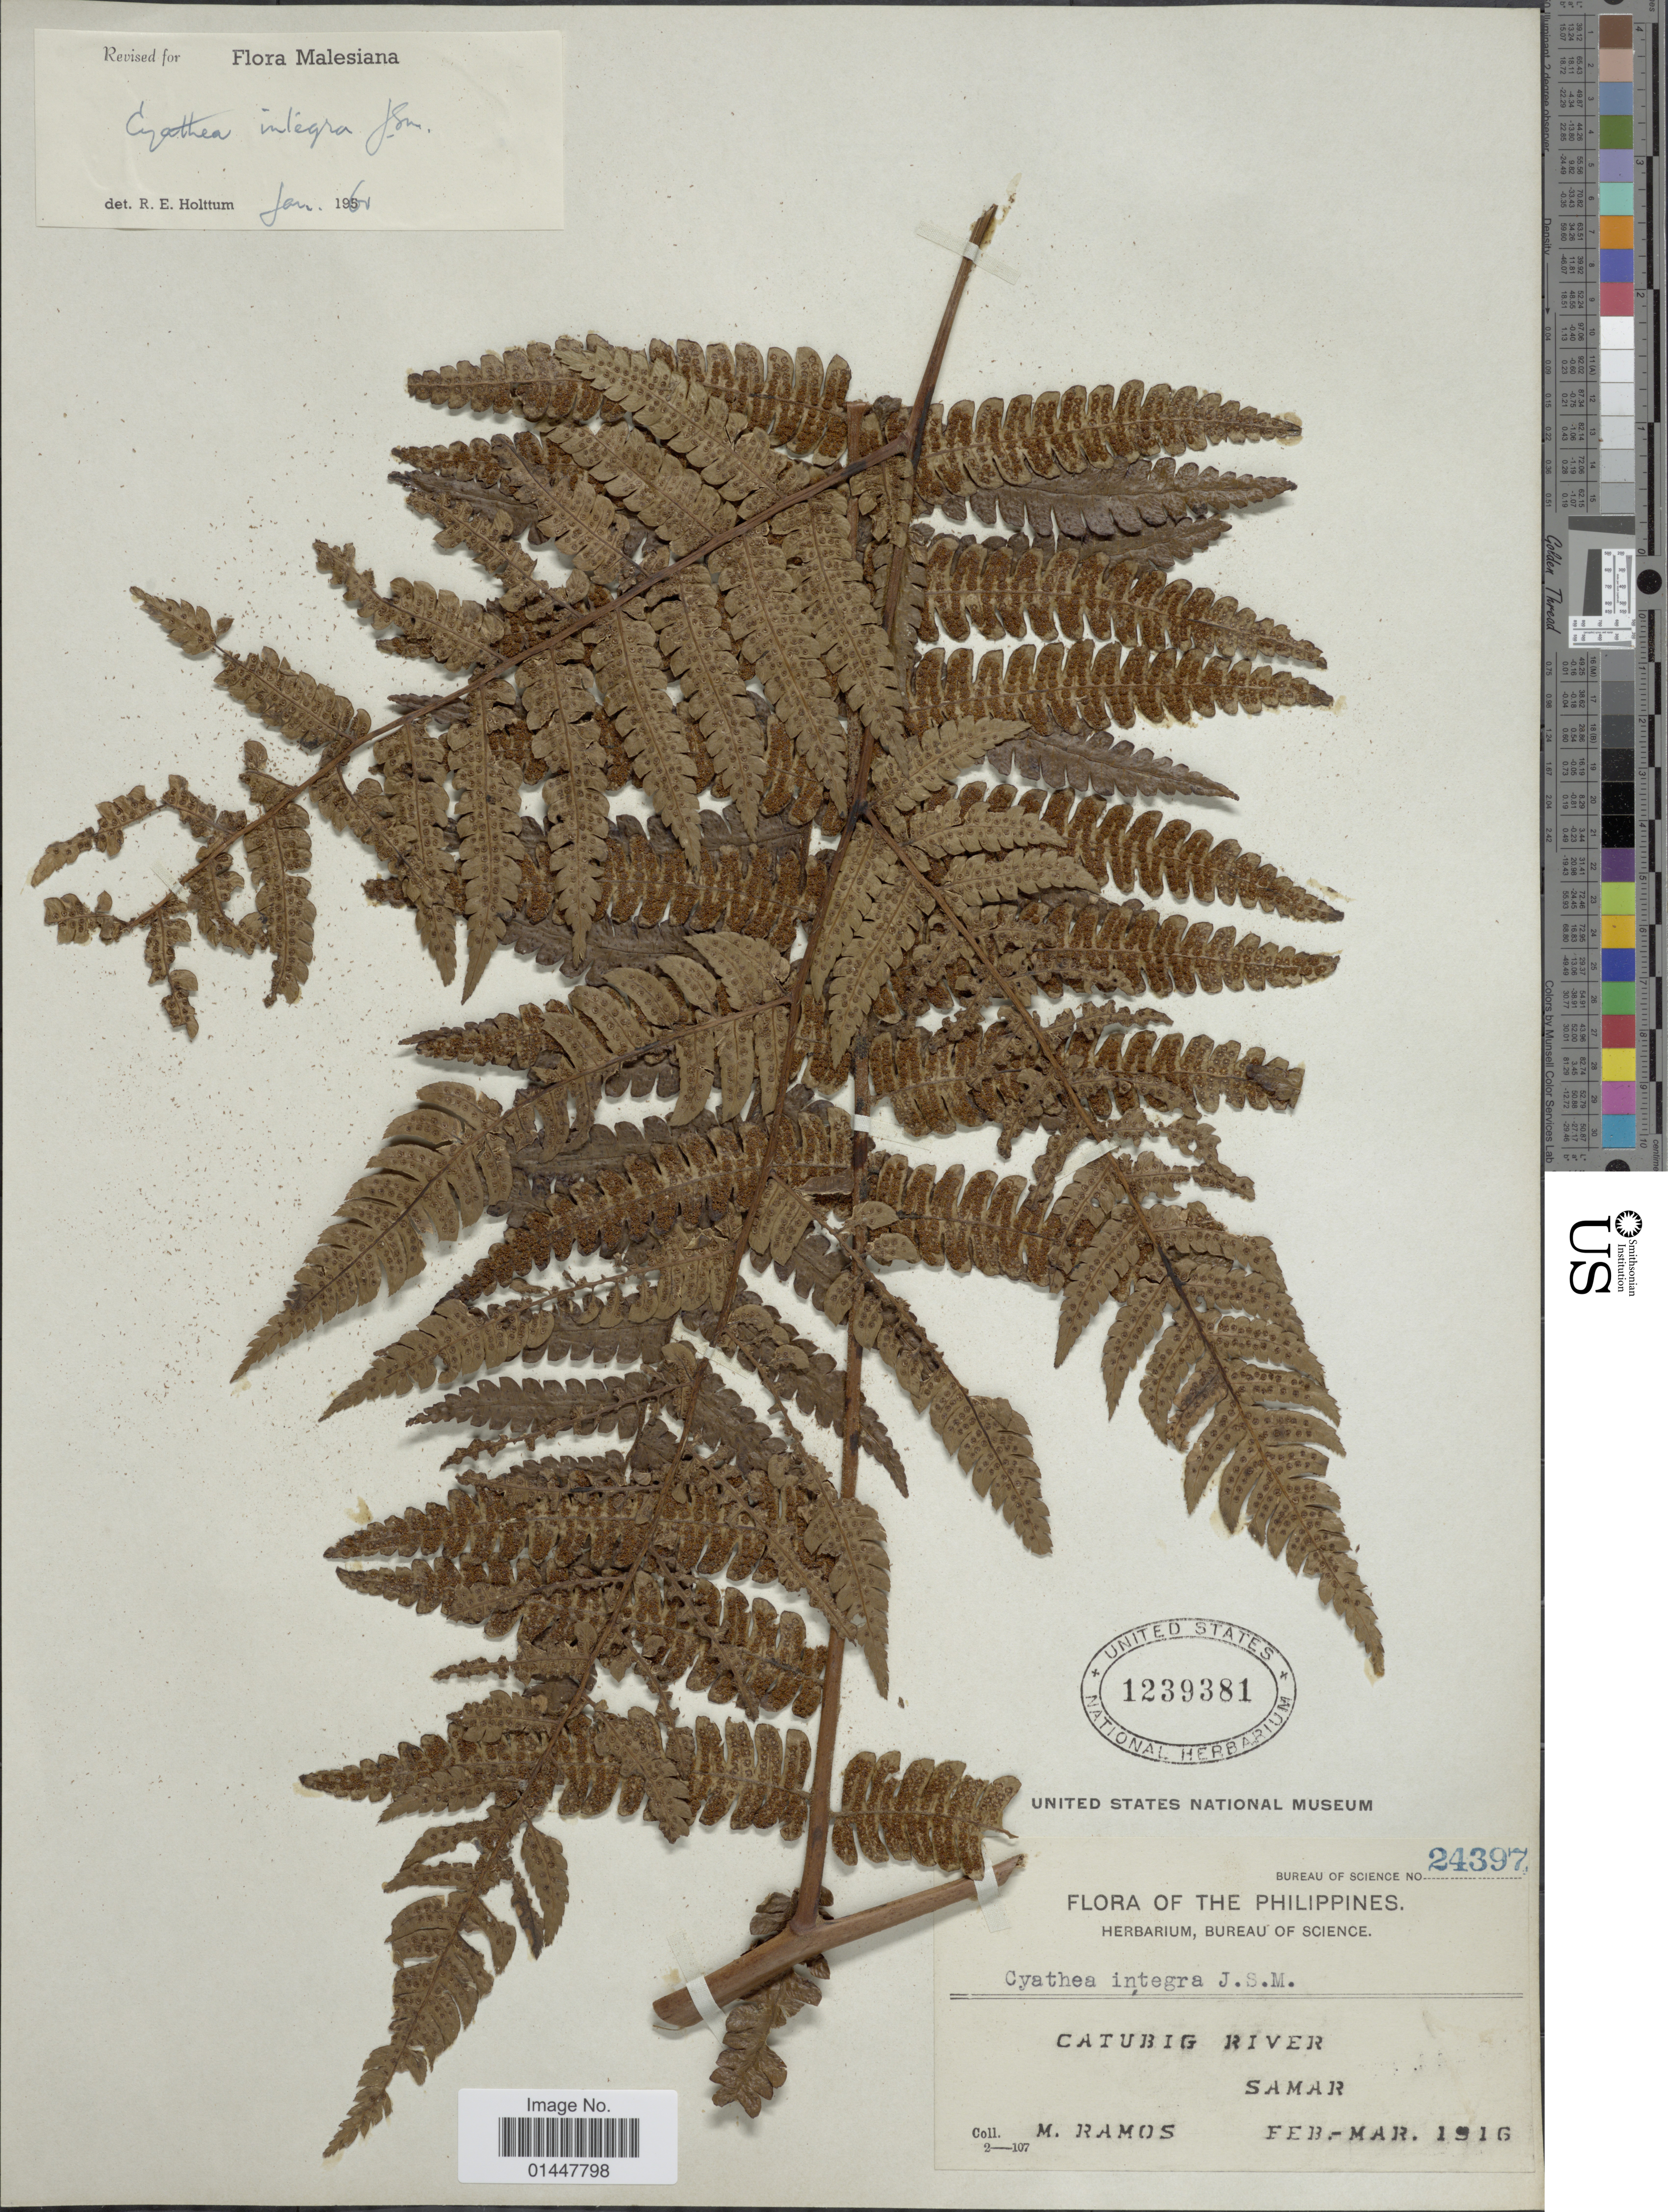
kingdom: Plantae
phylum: Tracheophyta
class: Polypodiopsida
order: Cyatheales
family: Cyatheaceae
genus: Sphaeropteris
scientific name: Sphaeropteris integra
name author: (J. Sm.) R.M. Tryon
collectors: M. Ramos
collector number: Bureau of Science 24397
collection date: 1916-02/1916-03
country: Philippines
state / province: Eastern Visayas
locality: Catubig River, Samar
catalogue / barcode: US 1239381